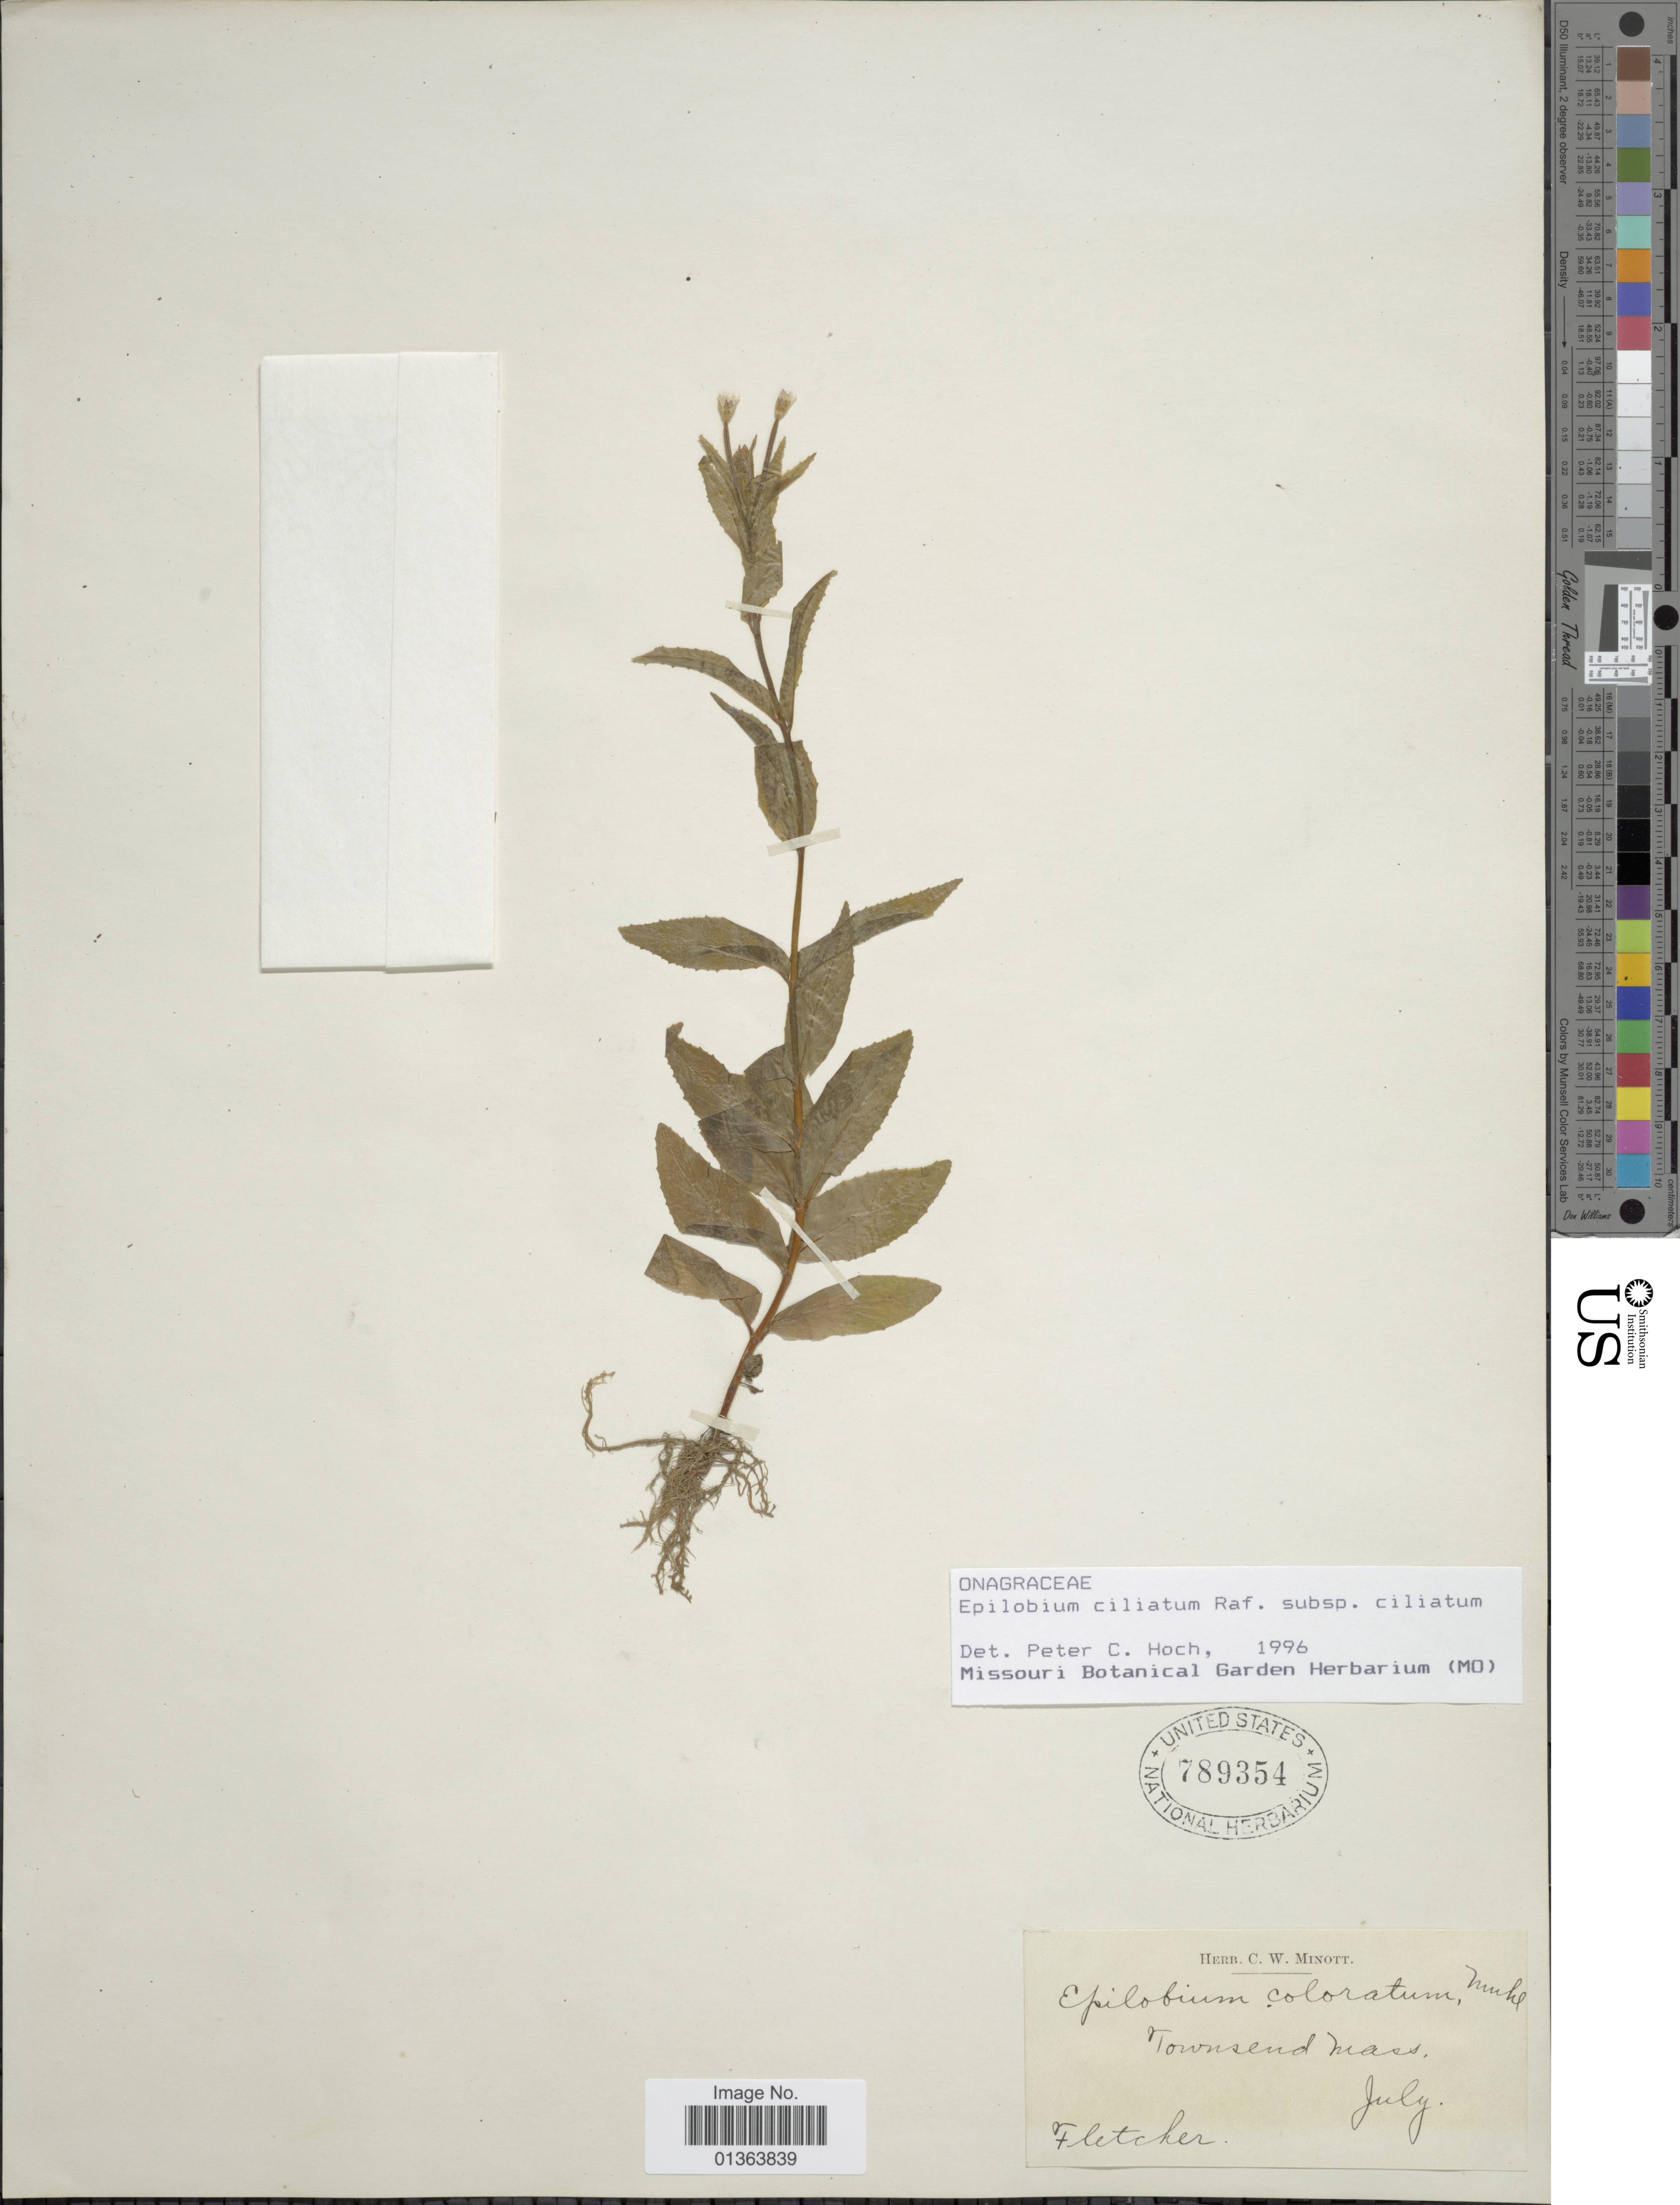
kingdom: Plantae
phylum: Tracheophyta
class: Magnoliopsida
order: Myrtales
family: Onagraceae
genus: Epilobium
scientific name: Epilobium ciliatum subsp. ciliatum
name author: Raf.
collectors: -. Fletcher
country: United States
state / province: Massachusetts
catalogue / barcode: US 789354